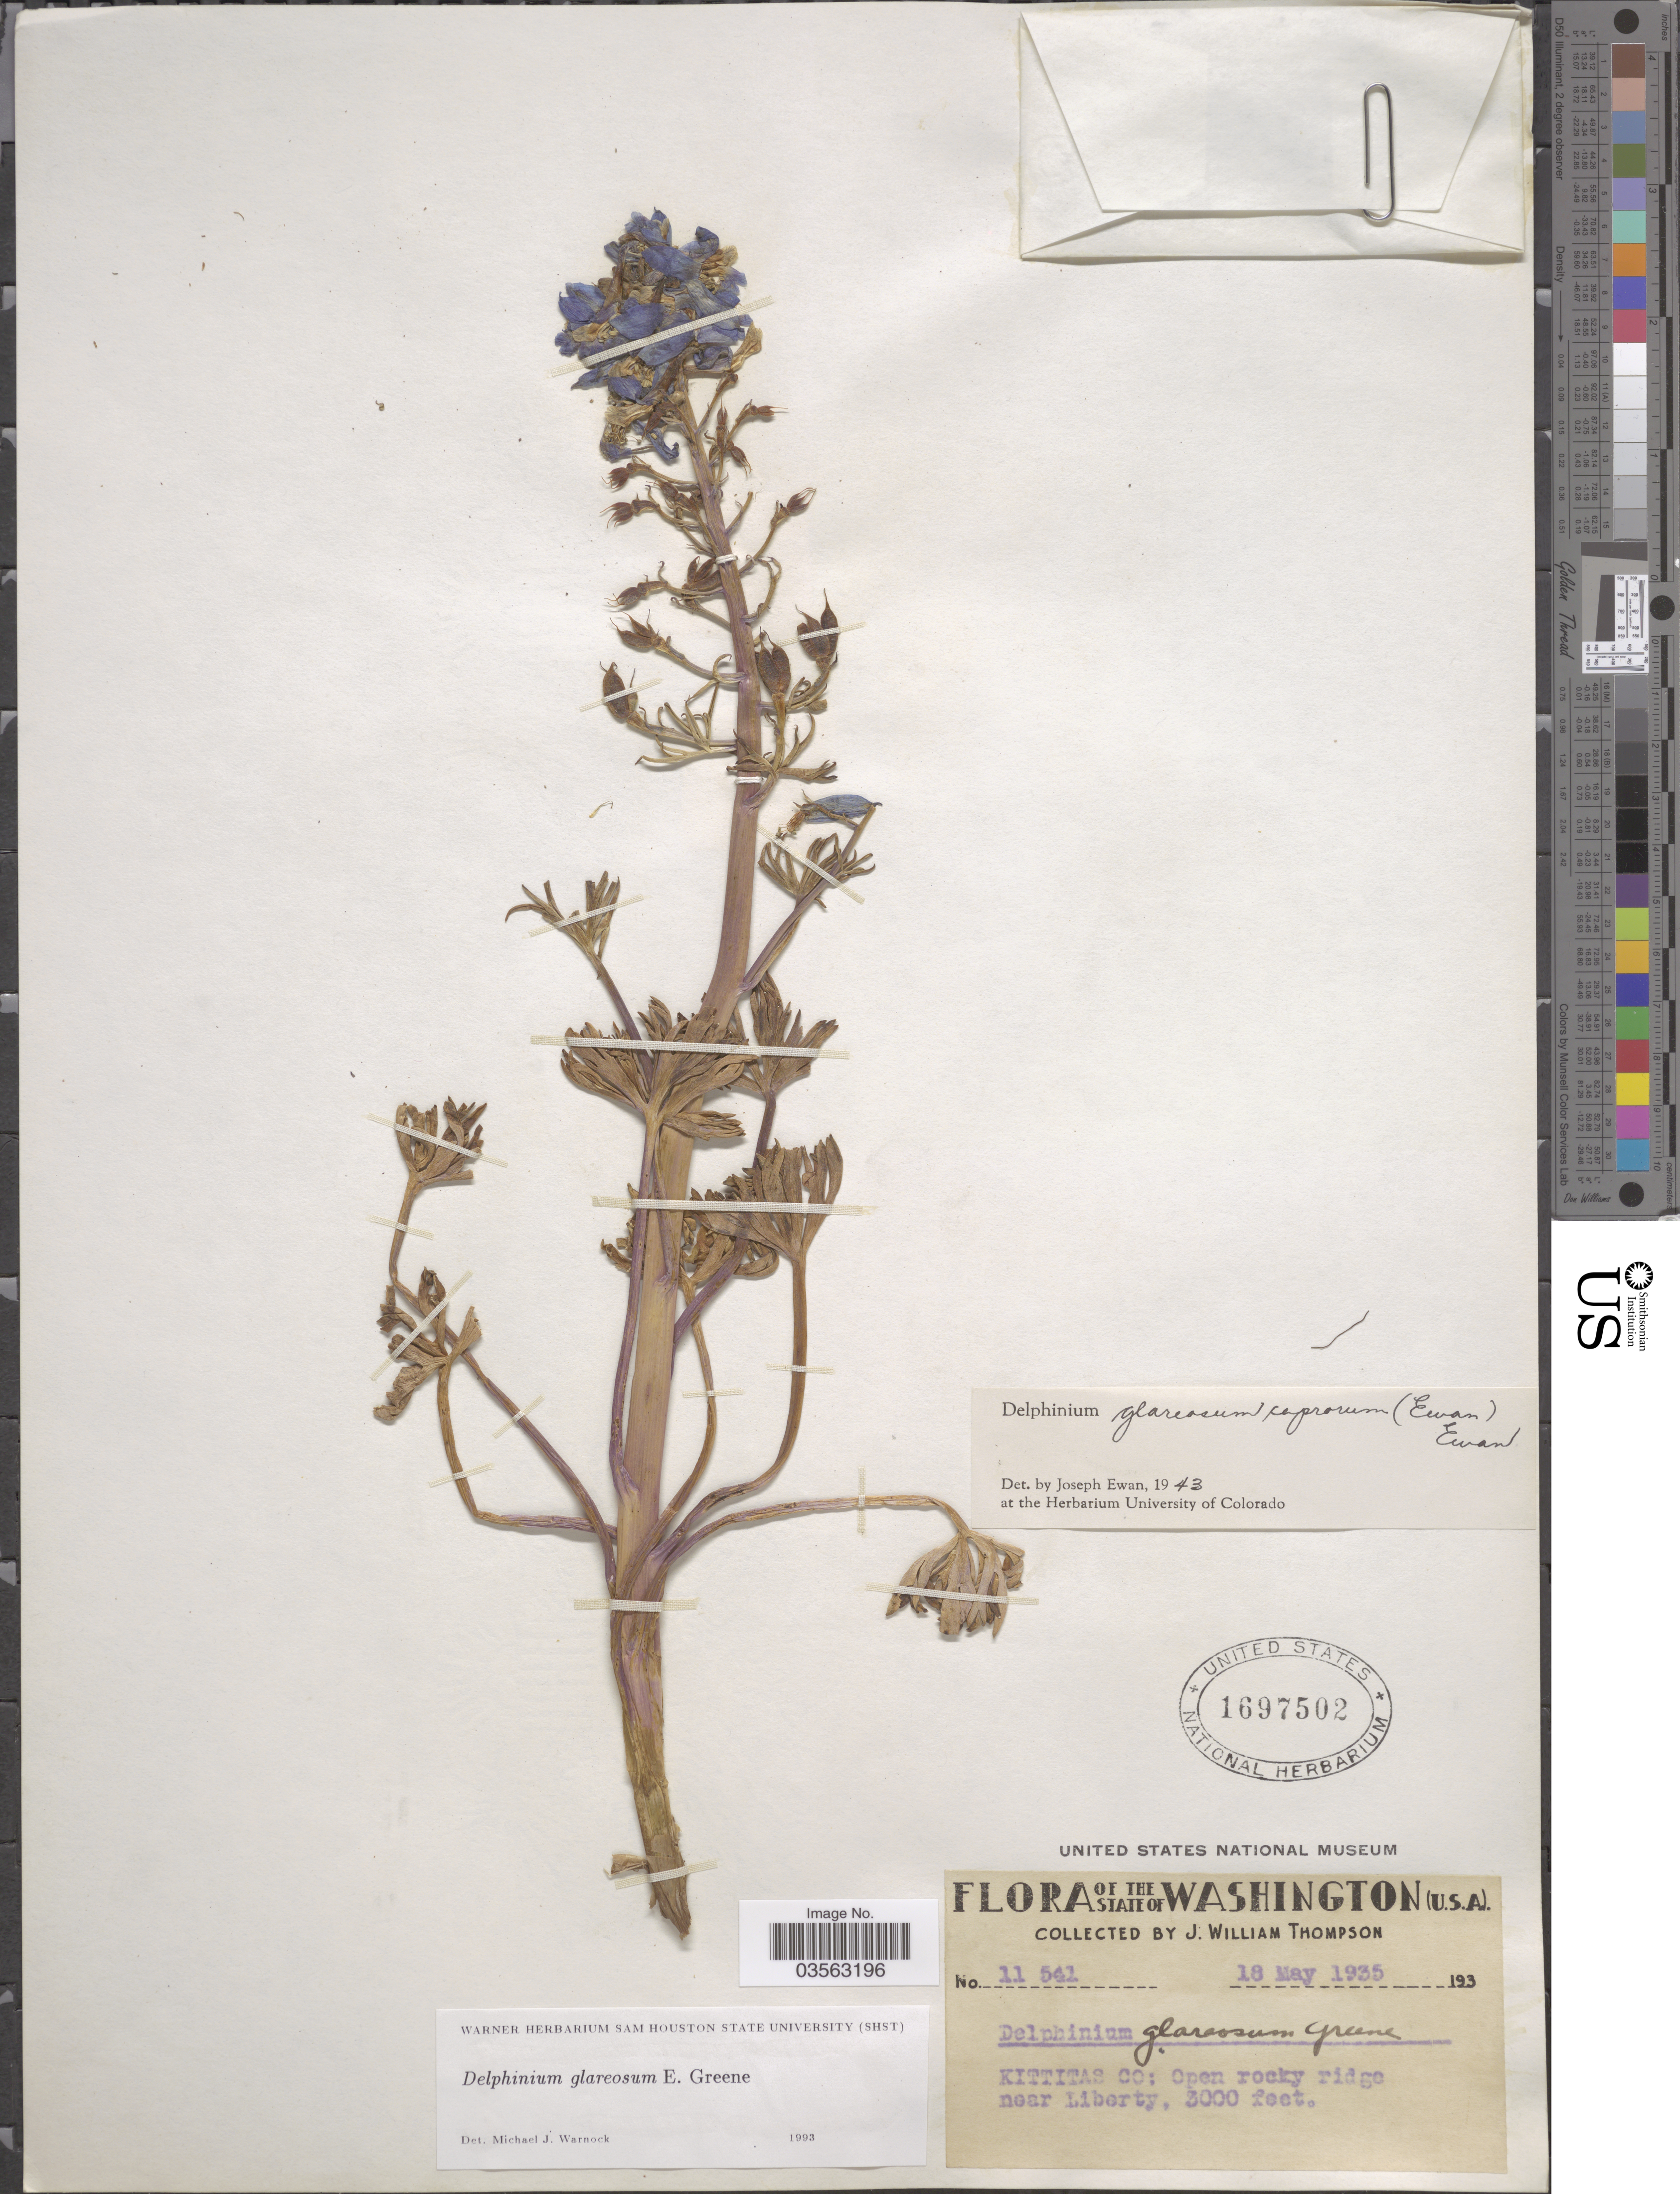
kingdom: Plantae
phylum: Tracheophyta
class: Magnoliopsida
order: Ranunculales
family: Ranunculaceae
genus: Delphinium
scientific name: Delphinium glareosum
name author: Greene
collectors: J. W. Thompson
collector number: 11541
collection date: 1935-05-18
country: United States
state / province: Washington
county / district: Kittitas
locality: U.S.A. Kittitas Co: Open rocky ridge near Liberty.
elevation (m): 914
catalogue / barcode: US 1697502